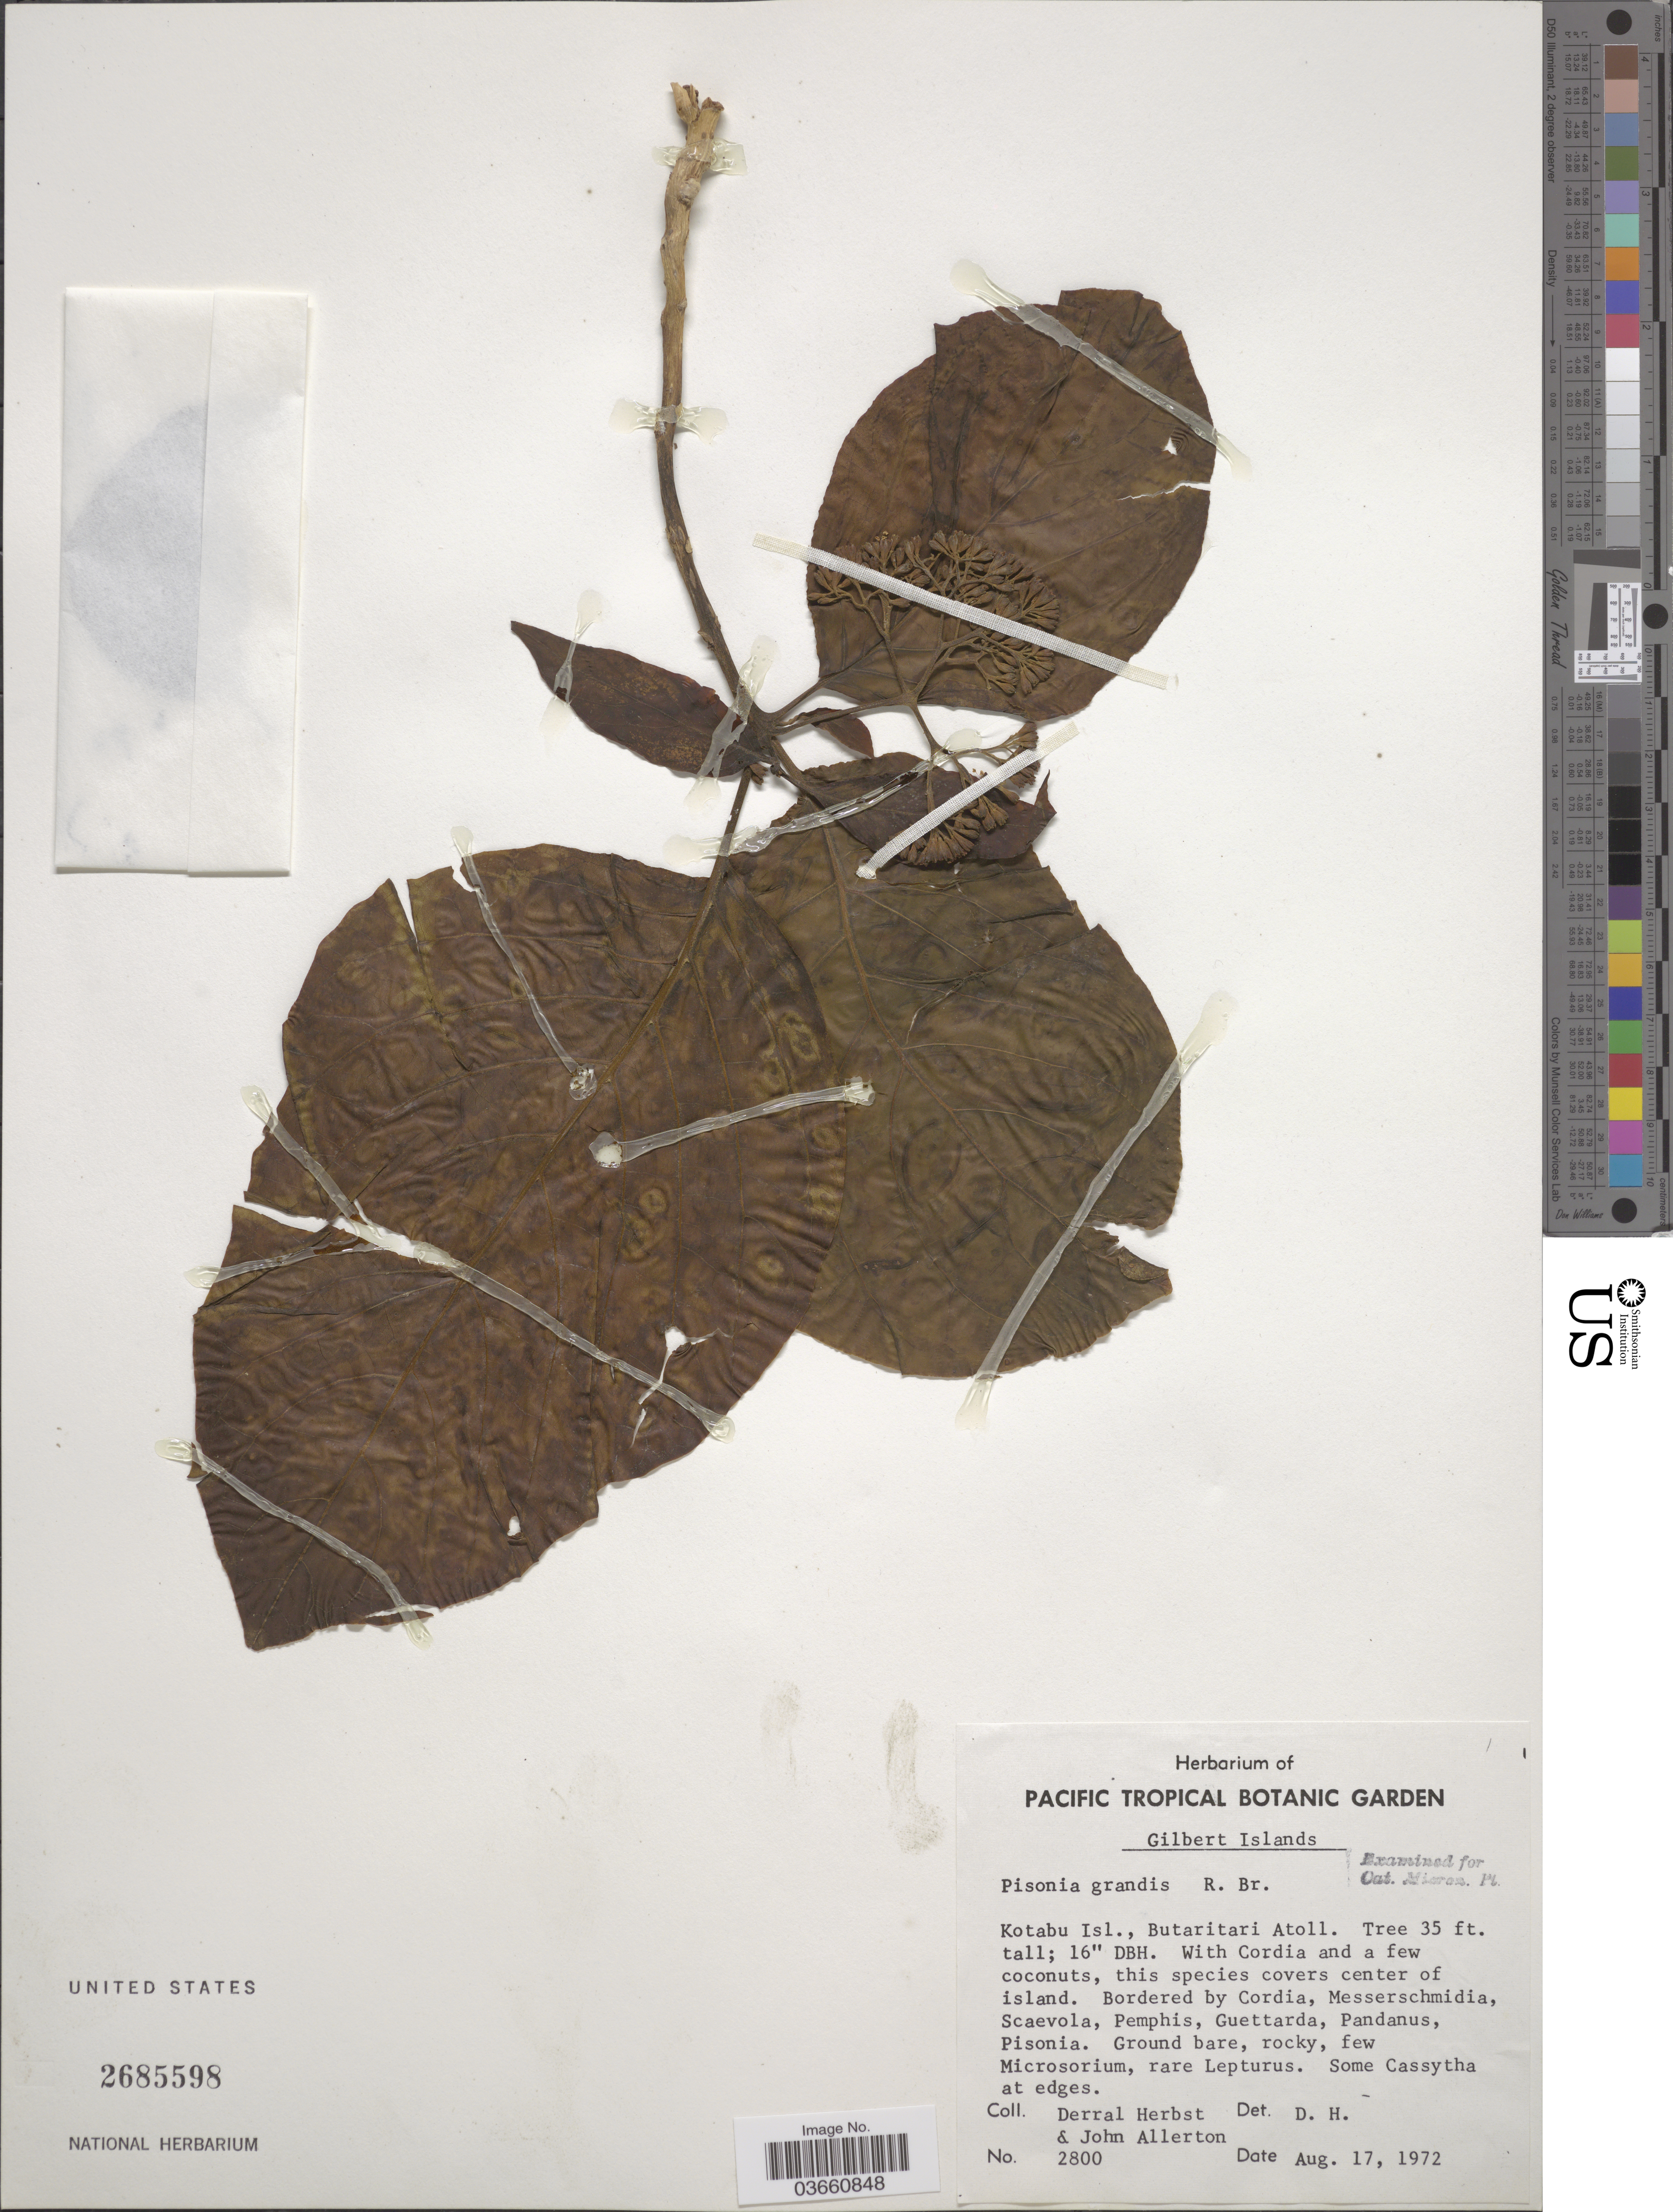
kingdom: Plantae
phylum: Tracheophyta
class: Magnoliopsida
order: Caryophyllales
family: Nyctaginaceae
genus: Pisonia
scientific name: Pisonia grandis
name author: R. Br.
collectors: D. R. Herbst & J. Allerton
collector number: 2800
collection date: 1972-08-17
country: Kiribati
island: Butaritari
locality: Kotabu Isl., Butaritari Atoll. Gilbert Islands.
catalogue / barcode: US 2685598